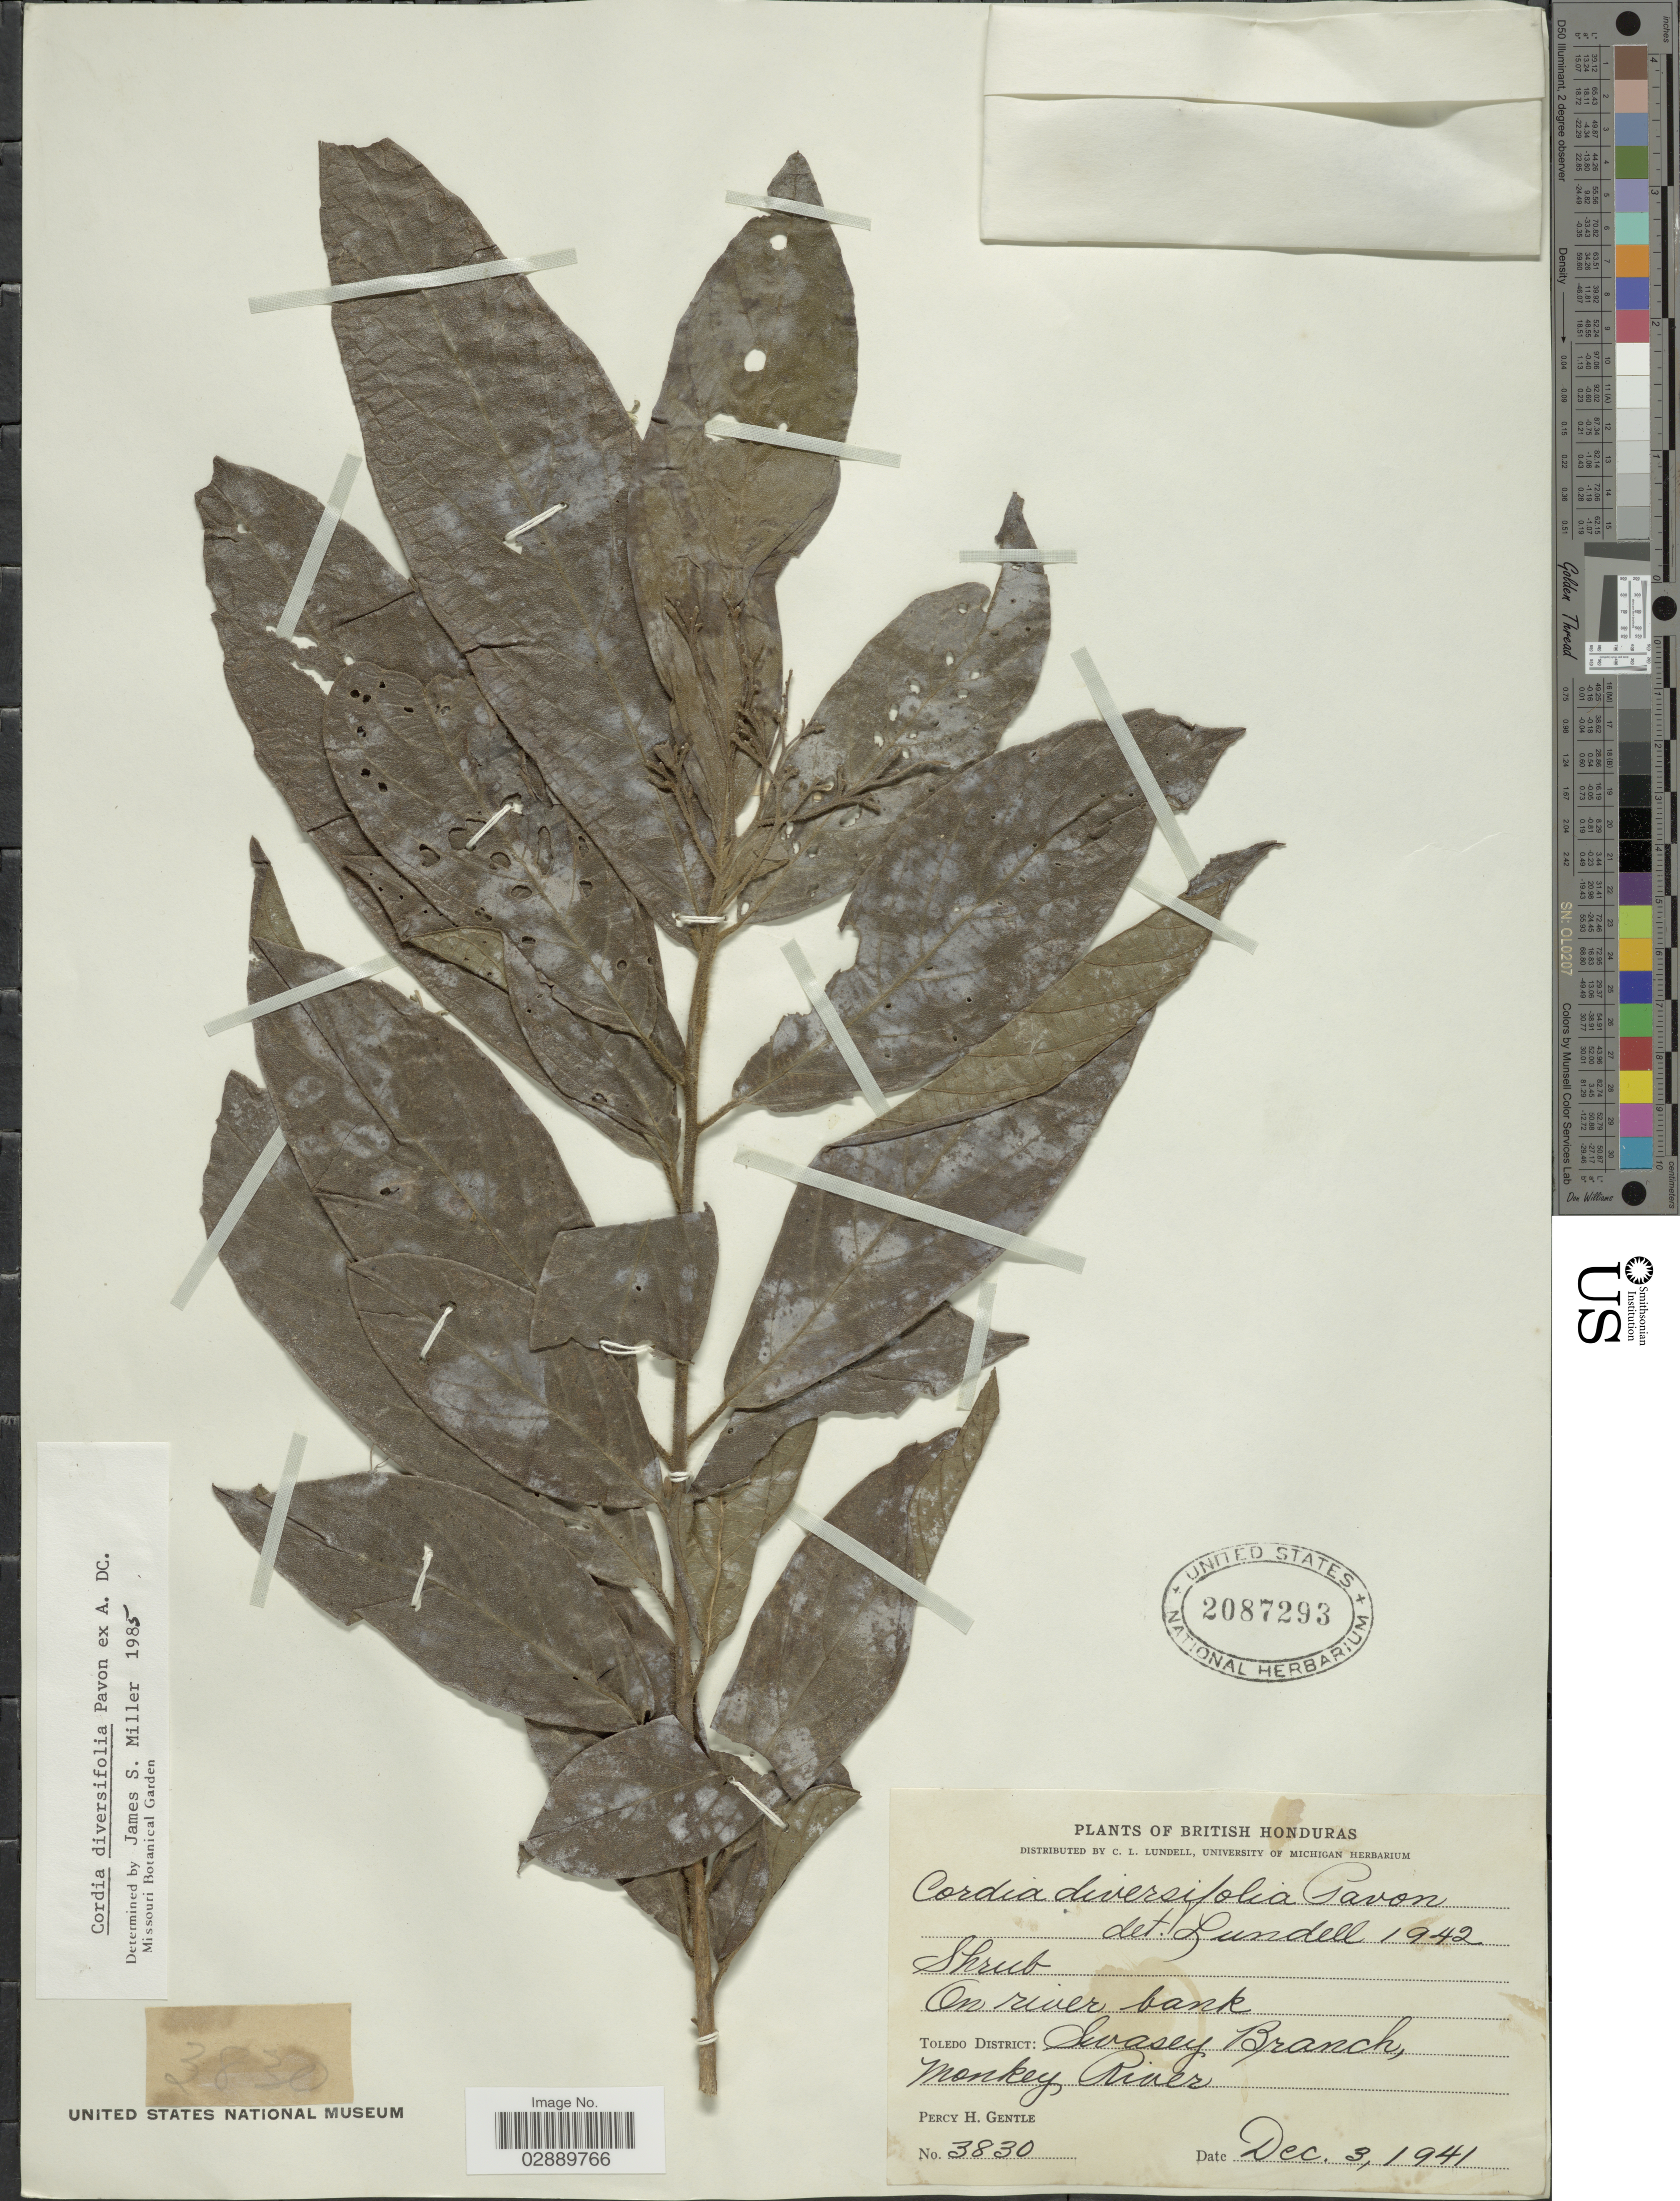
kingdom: Plantae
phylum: Tracheophyta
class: Magnoliopsida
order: Boraginales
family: Cordiaceae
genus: Cordia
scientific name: Cordia diversifolia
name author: Pav. ex DC.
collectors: P. H. Gentle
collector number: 3830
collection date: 1941-12-03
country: Belize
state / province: Toledo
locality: British Honduras. Toledo District: Swasey Branch, Monkey River.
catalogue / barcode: US 2087293